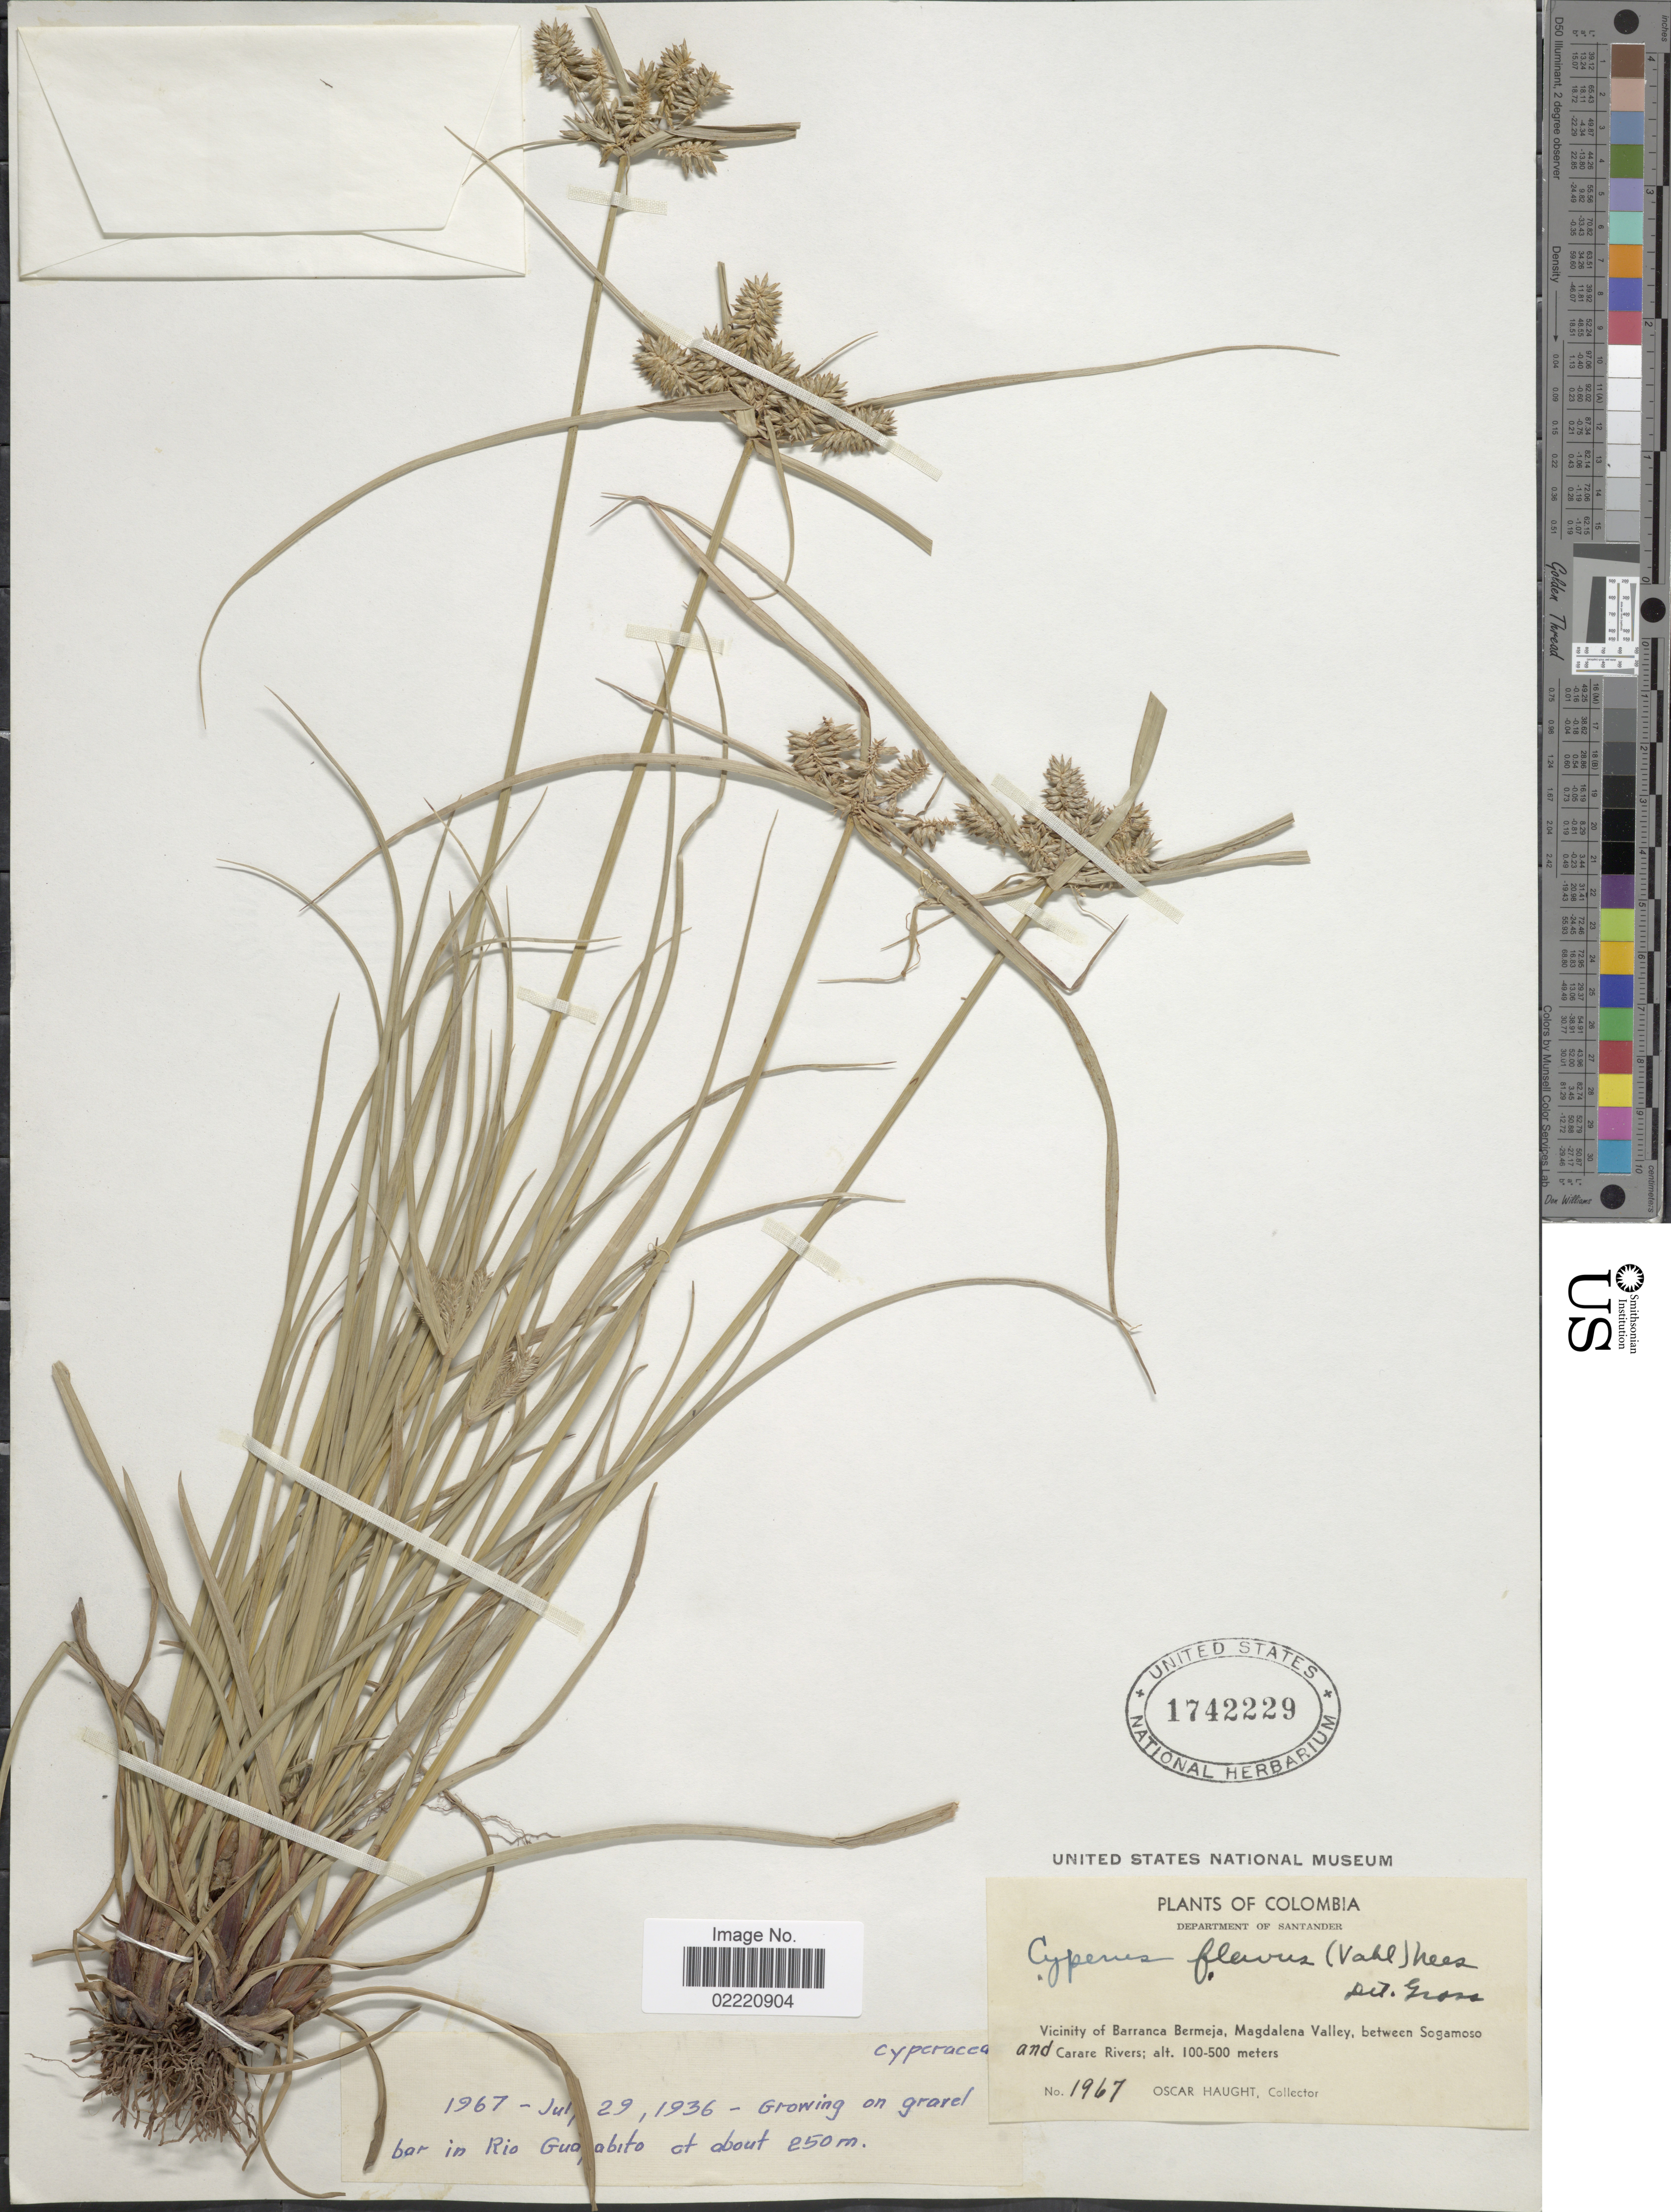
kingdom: Plantae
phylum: Tracheophyta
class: Liliopsida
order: Poales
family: Cyperaceae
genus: Cyperus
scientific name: Cyperus aggregatus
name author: (Willd.) Endl.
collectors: O. L. Haught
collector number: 1967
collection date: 1936-07-29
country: Colombia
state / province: Santander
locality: Vicinity of Barranca Bermeja, Magdalena Valley, between Sogamoso and Carare Rivers, on gravelbar in Rio Guayabito.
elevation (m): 250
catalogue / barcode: US 1742229